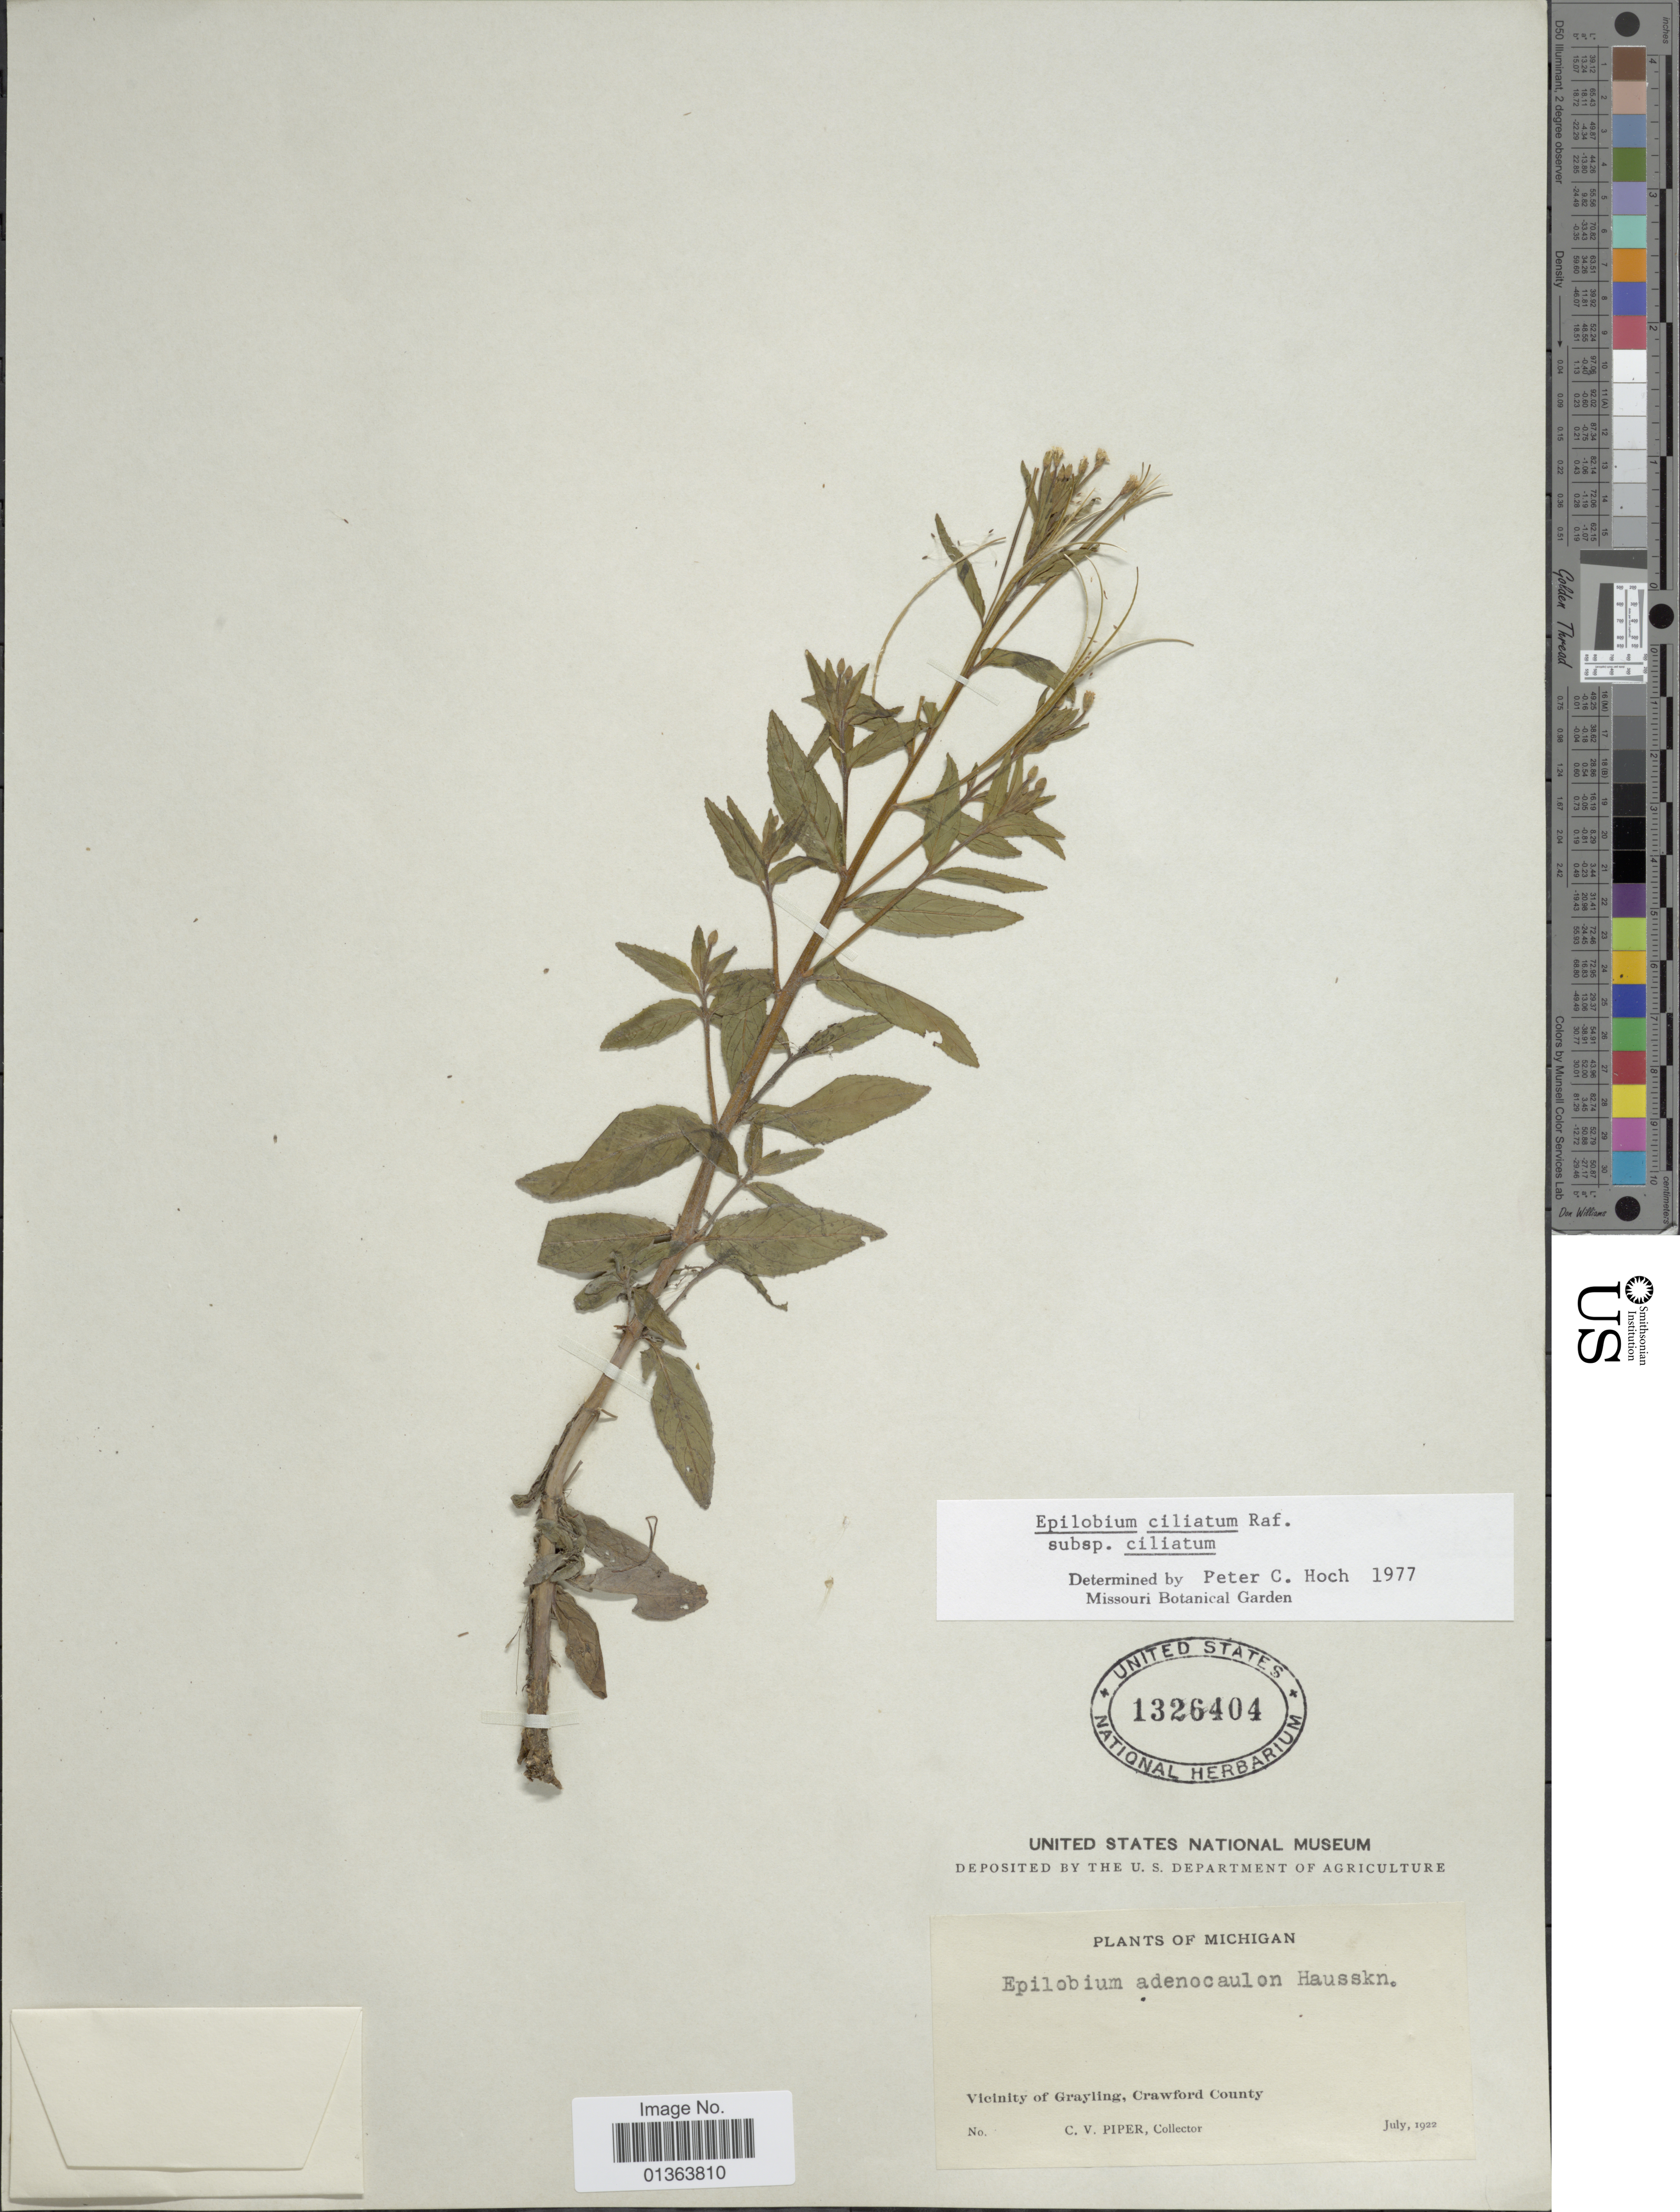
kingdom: Plantae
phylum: Tracheophyta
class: Magnoliopsida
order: Myrtales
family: Onagraceae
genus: Epilobium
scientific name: Epilobium ciliatum subsp. ciliatum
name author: Raf.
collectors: C. V. Piper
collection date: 1922-07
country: United States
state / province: Michigan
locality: Vicinity of Grayling, Crawford County.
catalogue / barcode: US 1326404